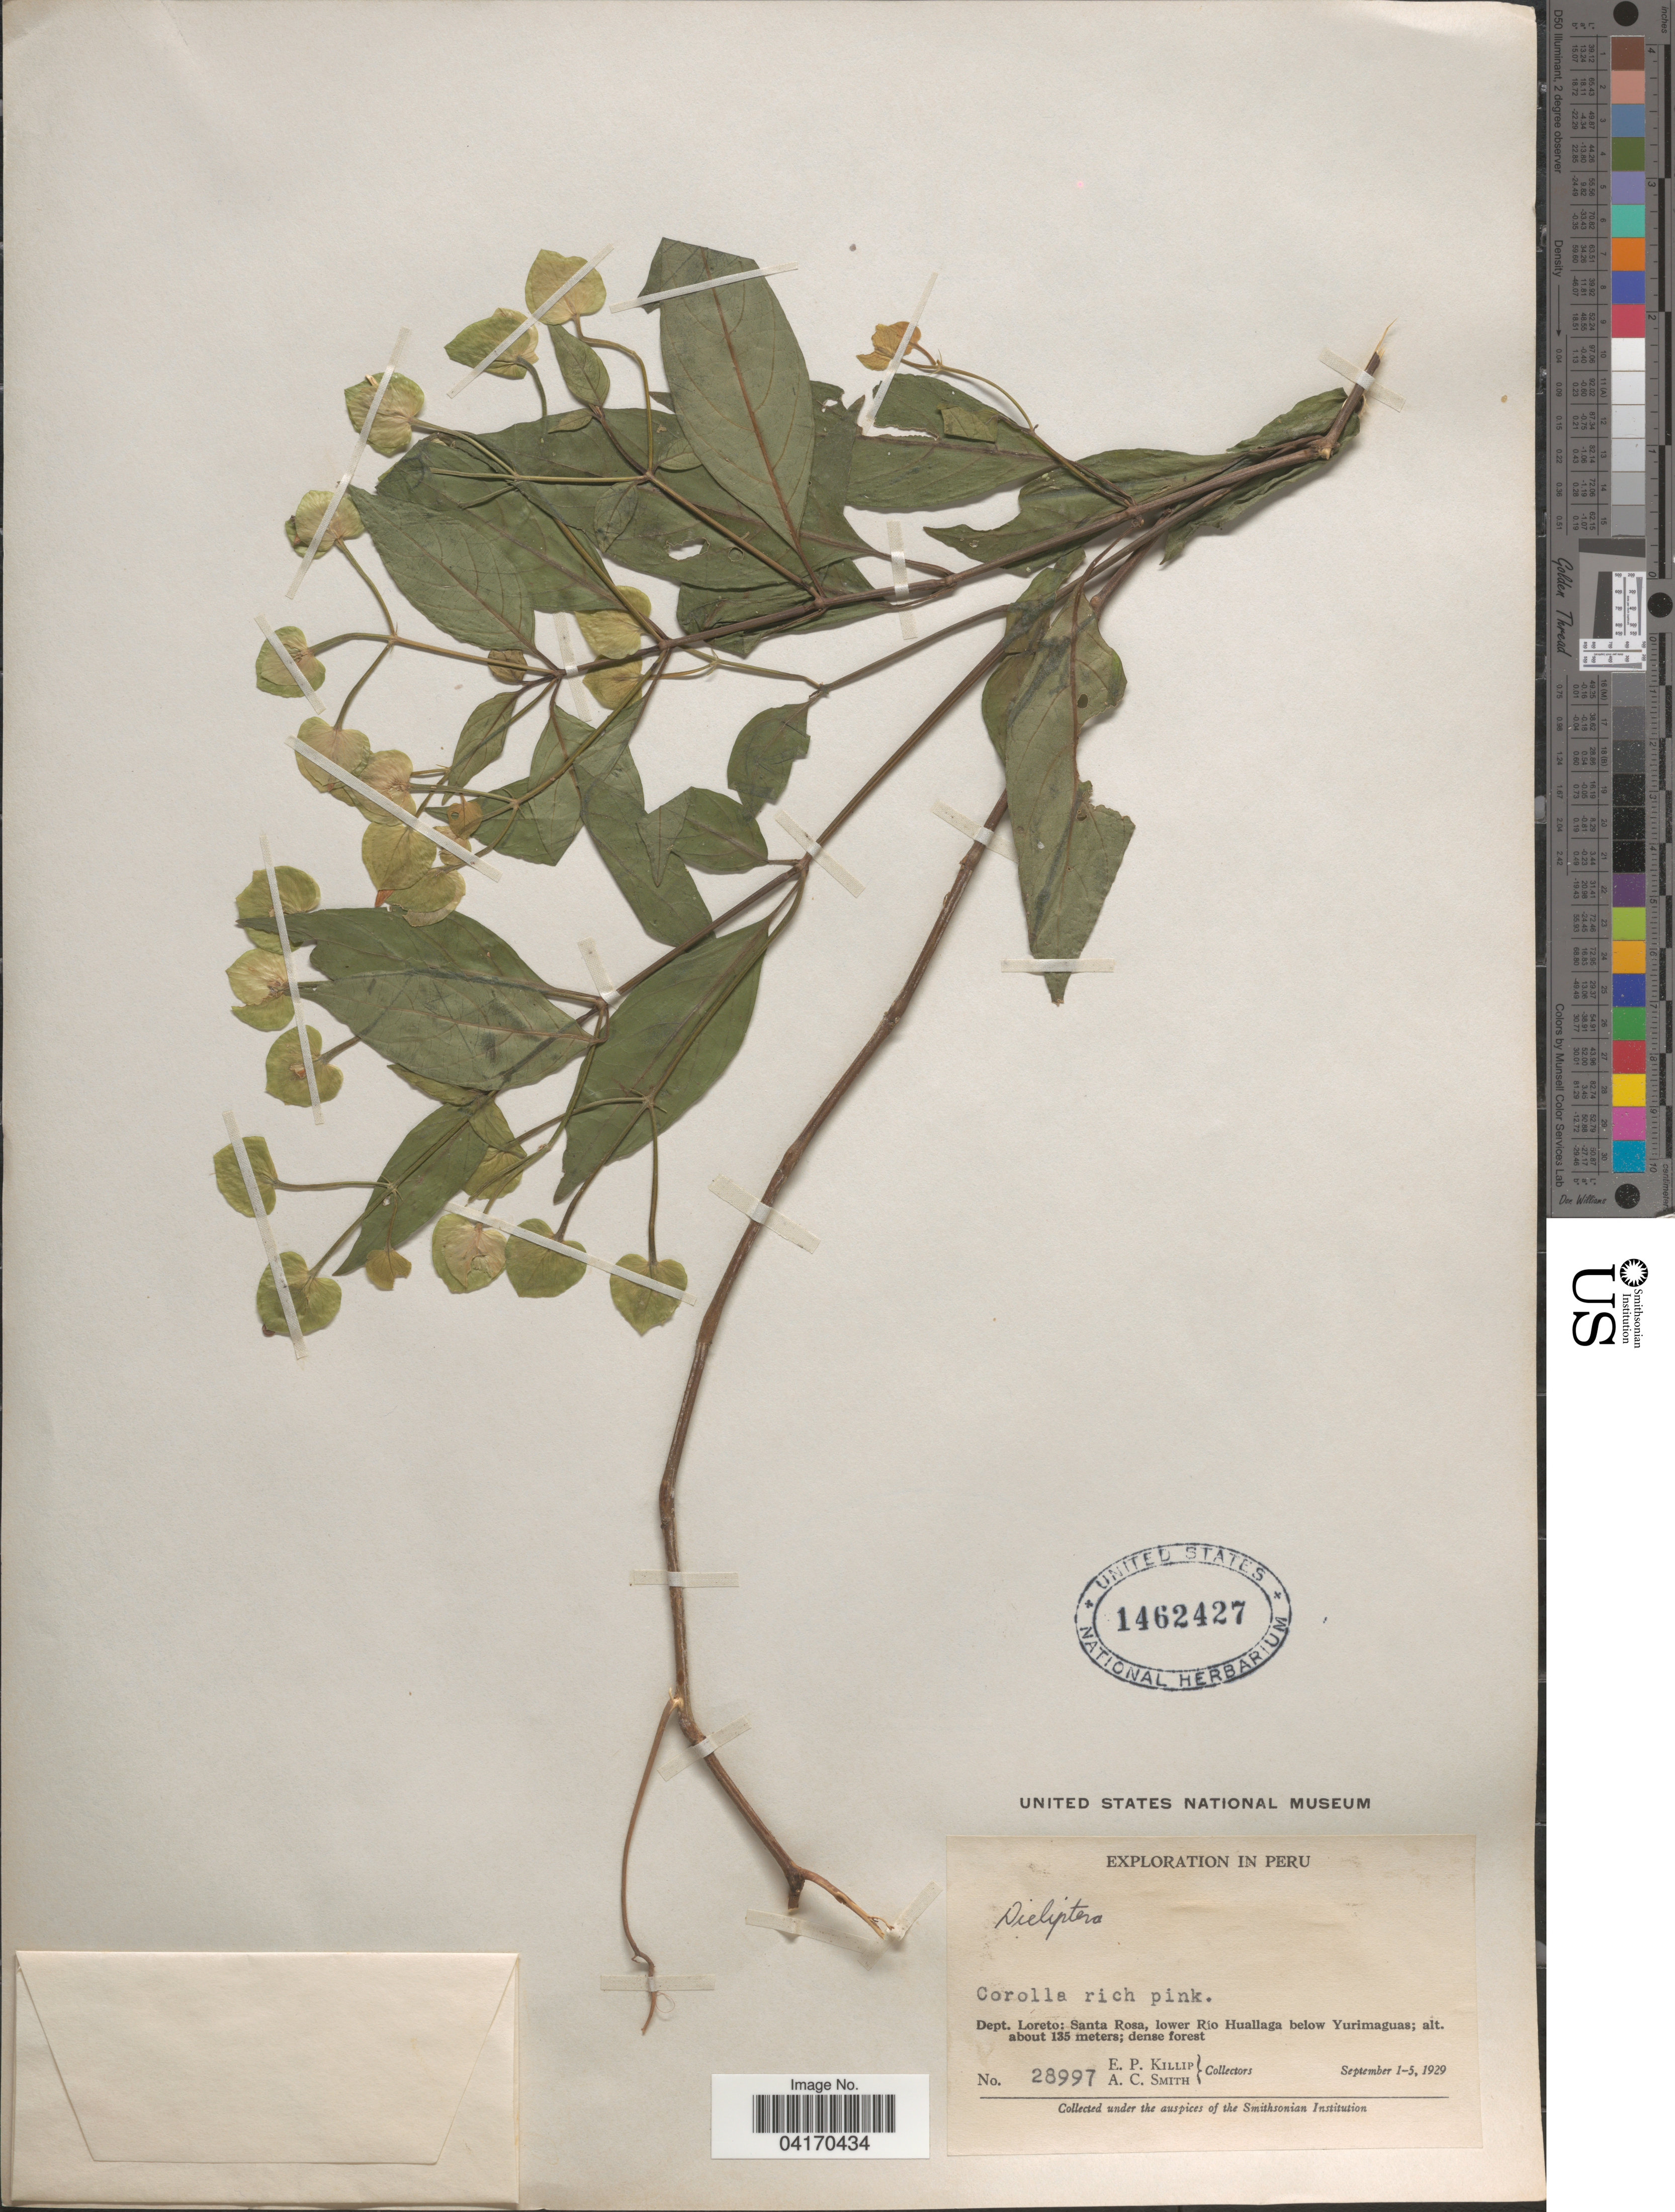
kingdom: Plantae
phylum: Tracheophyta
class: Magnoliopsida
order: Lamiales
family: Acanthaceae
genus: Dicliptera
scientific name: Dicliptera sp.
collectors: E. P. Killip & A. C. Smith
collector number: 28997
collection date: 1929-09-01/1929-09-05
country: Peru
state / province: Loreto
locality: Exploration in Peru. Dept. Loreto: Santa Rosa, lower Río Huallaga below Yurimaguas.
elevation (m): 135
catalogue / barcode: US 1462427